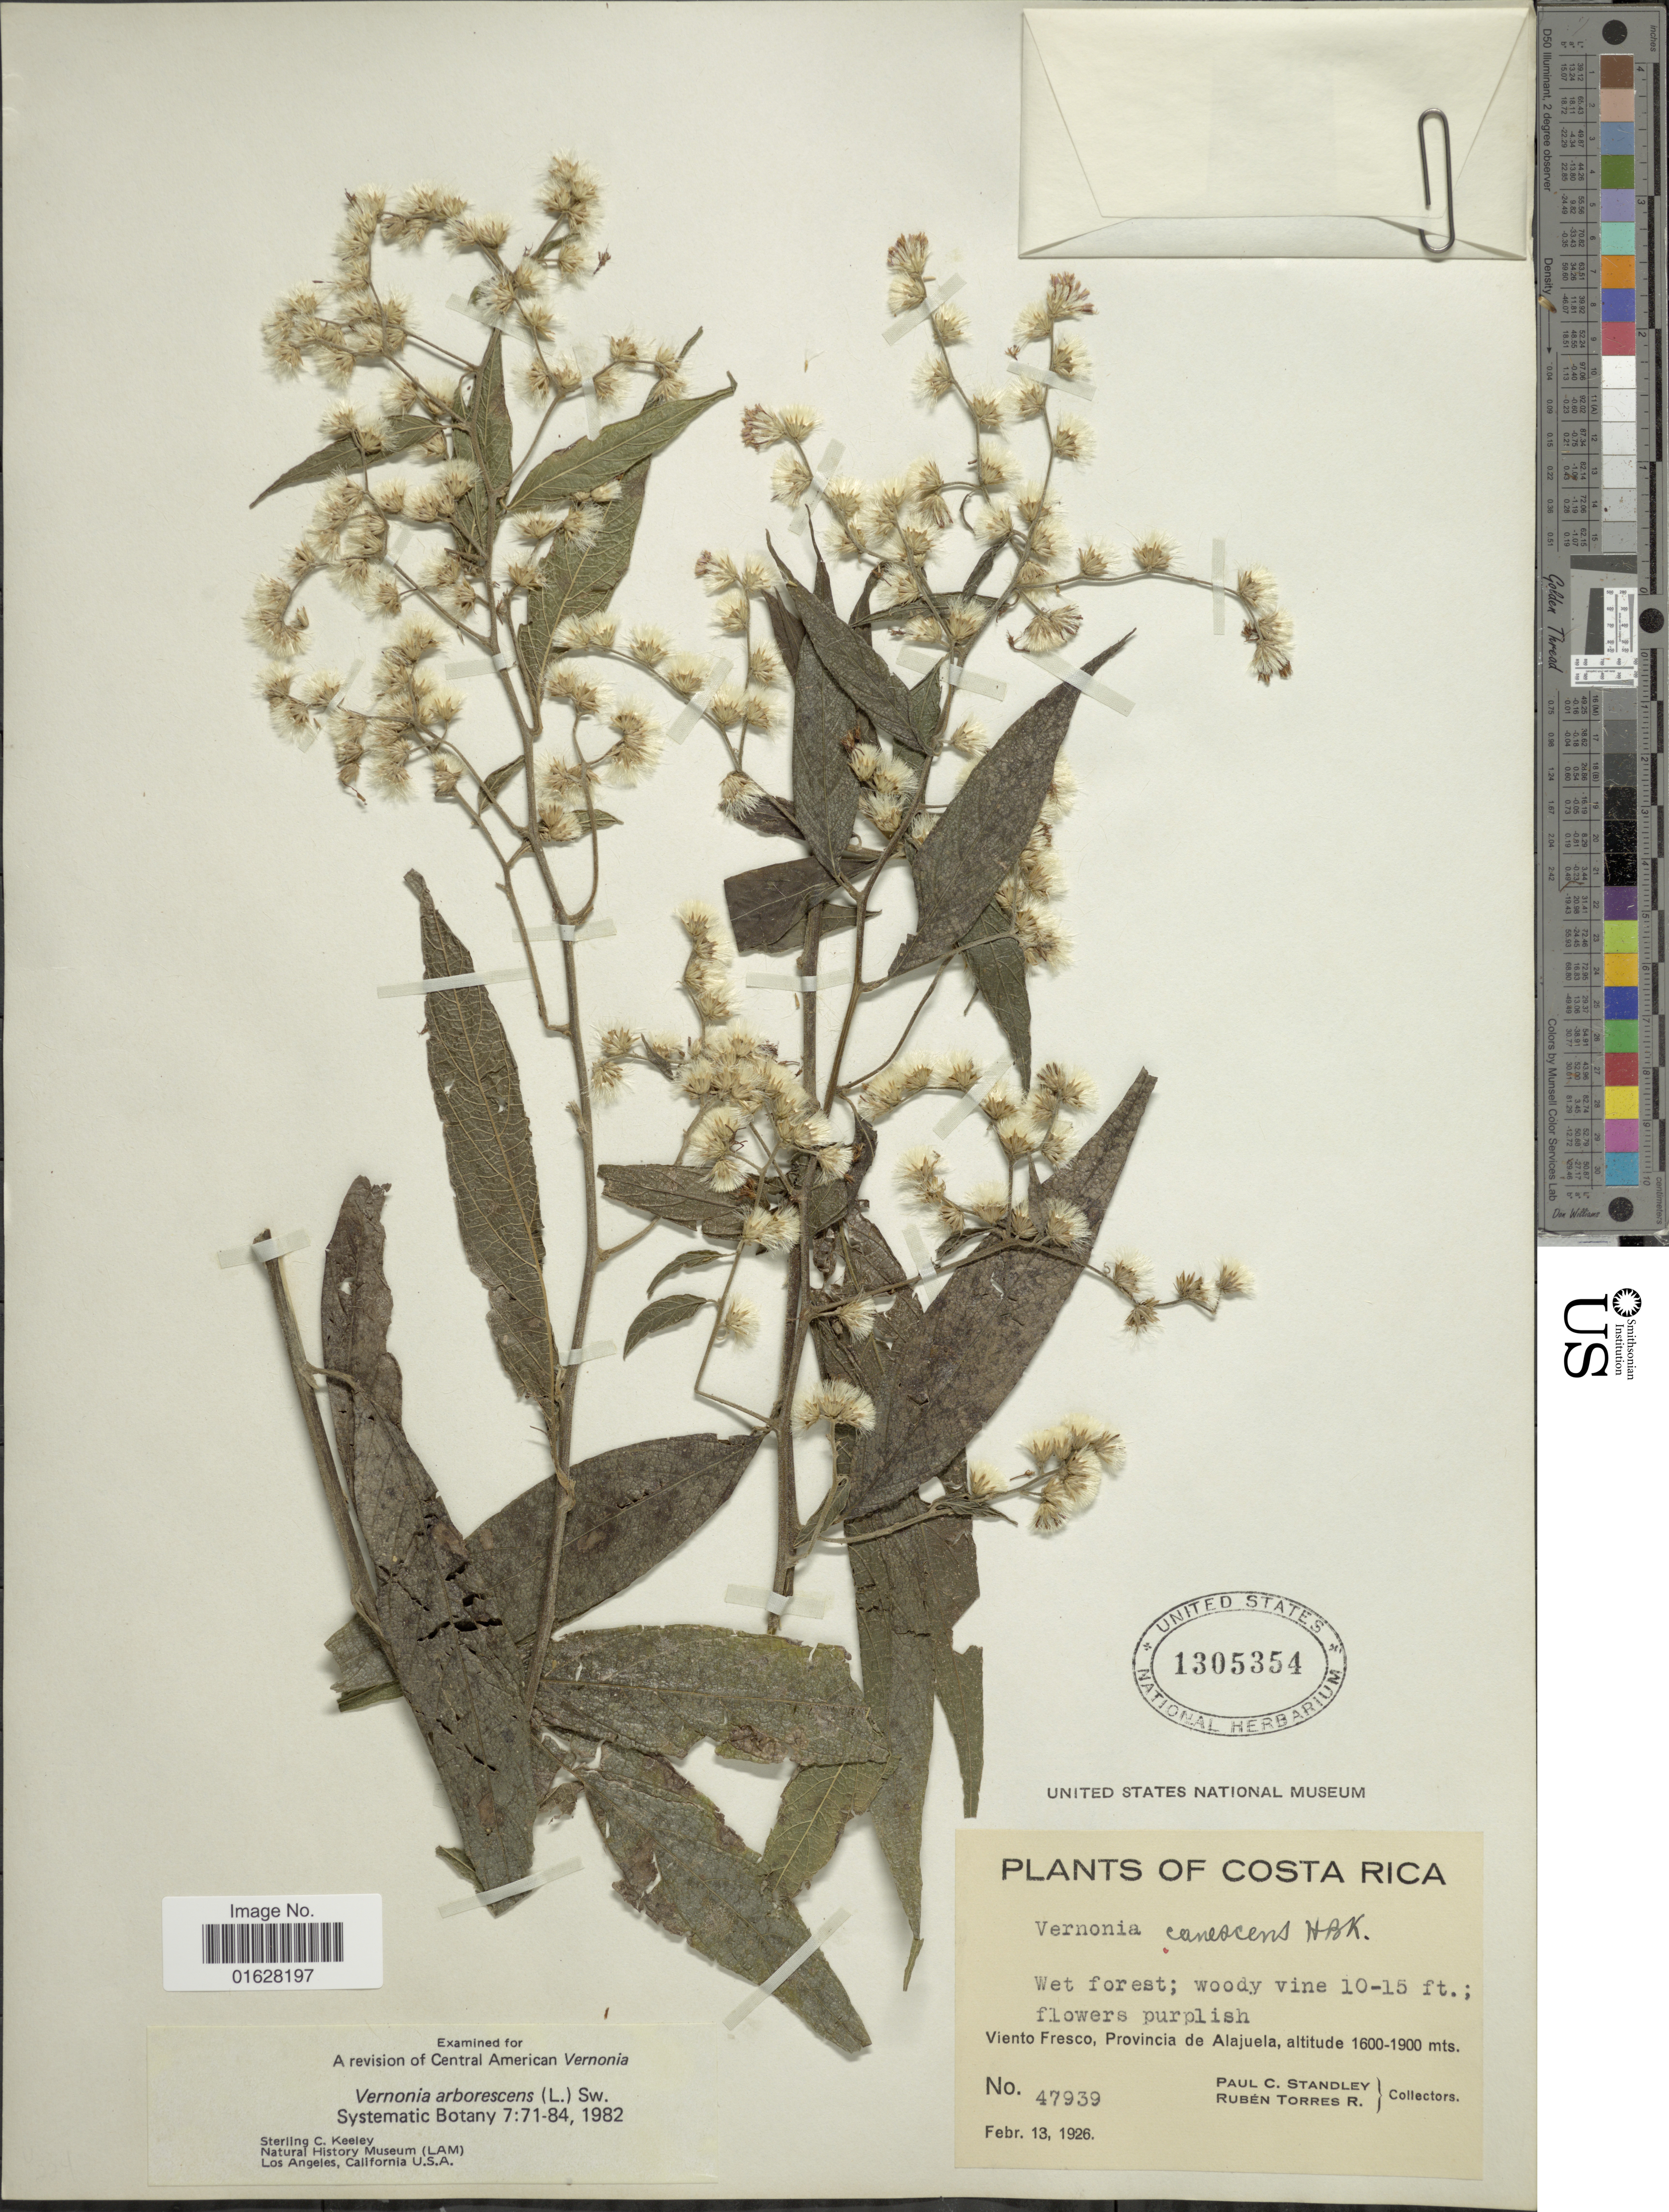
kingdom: Plantae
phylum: Tracheophyta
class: Magnoliopsida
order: Asterales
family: Asteraceae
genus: Lepidaploa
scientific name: Lepidaploa canescens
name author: (Kunth) H. Rob.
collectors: P. C. Standley & R. Torres Rojas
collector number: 47939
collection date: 1926-02-13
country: Costa Rica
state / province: Alajuela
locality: Viento Fresco, Provincia de Alajuela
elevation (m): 1600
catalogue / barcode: US 1305354